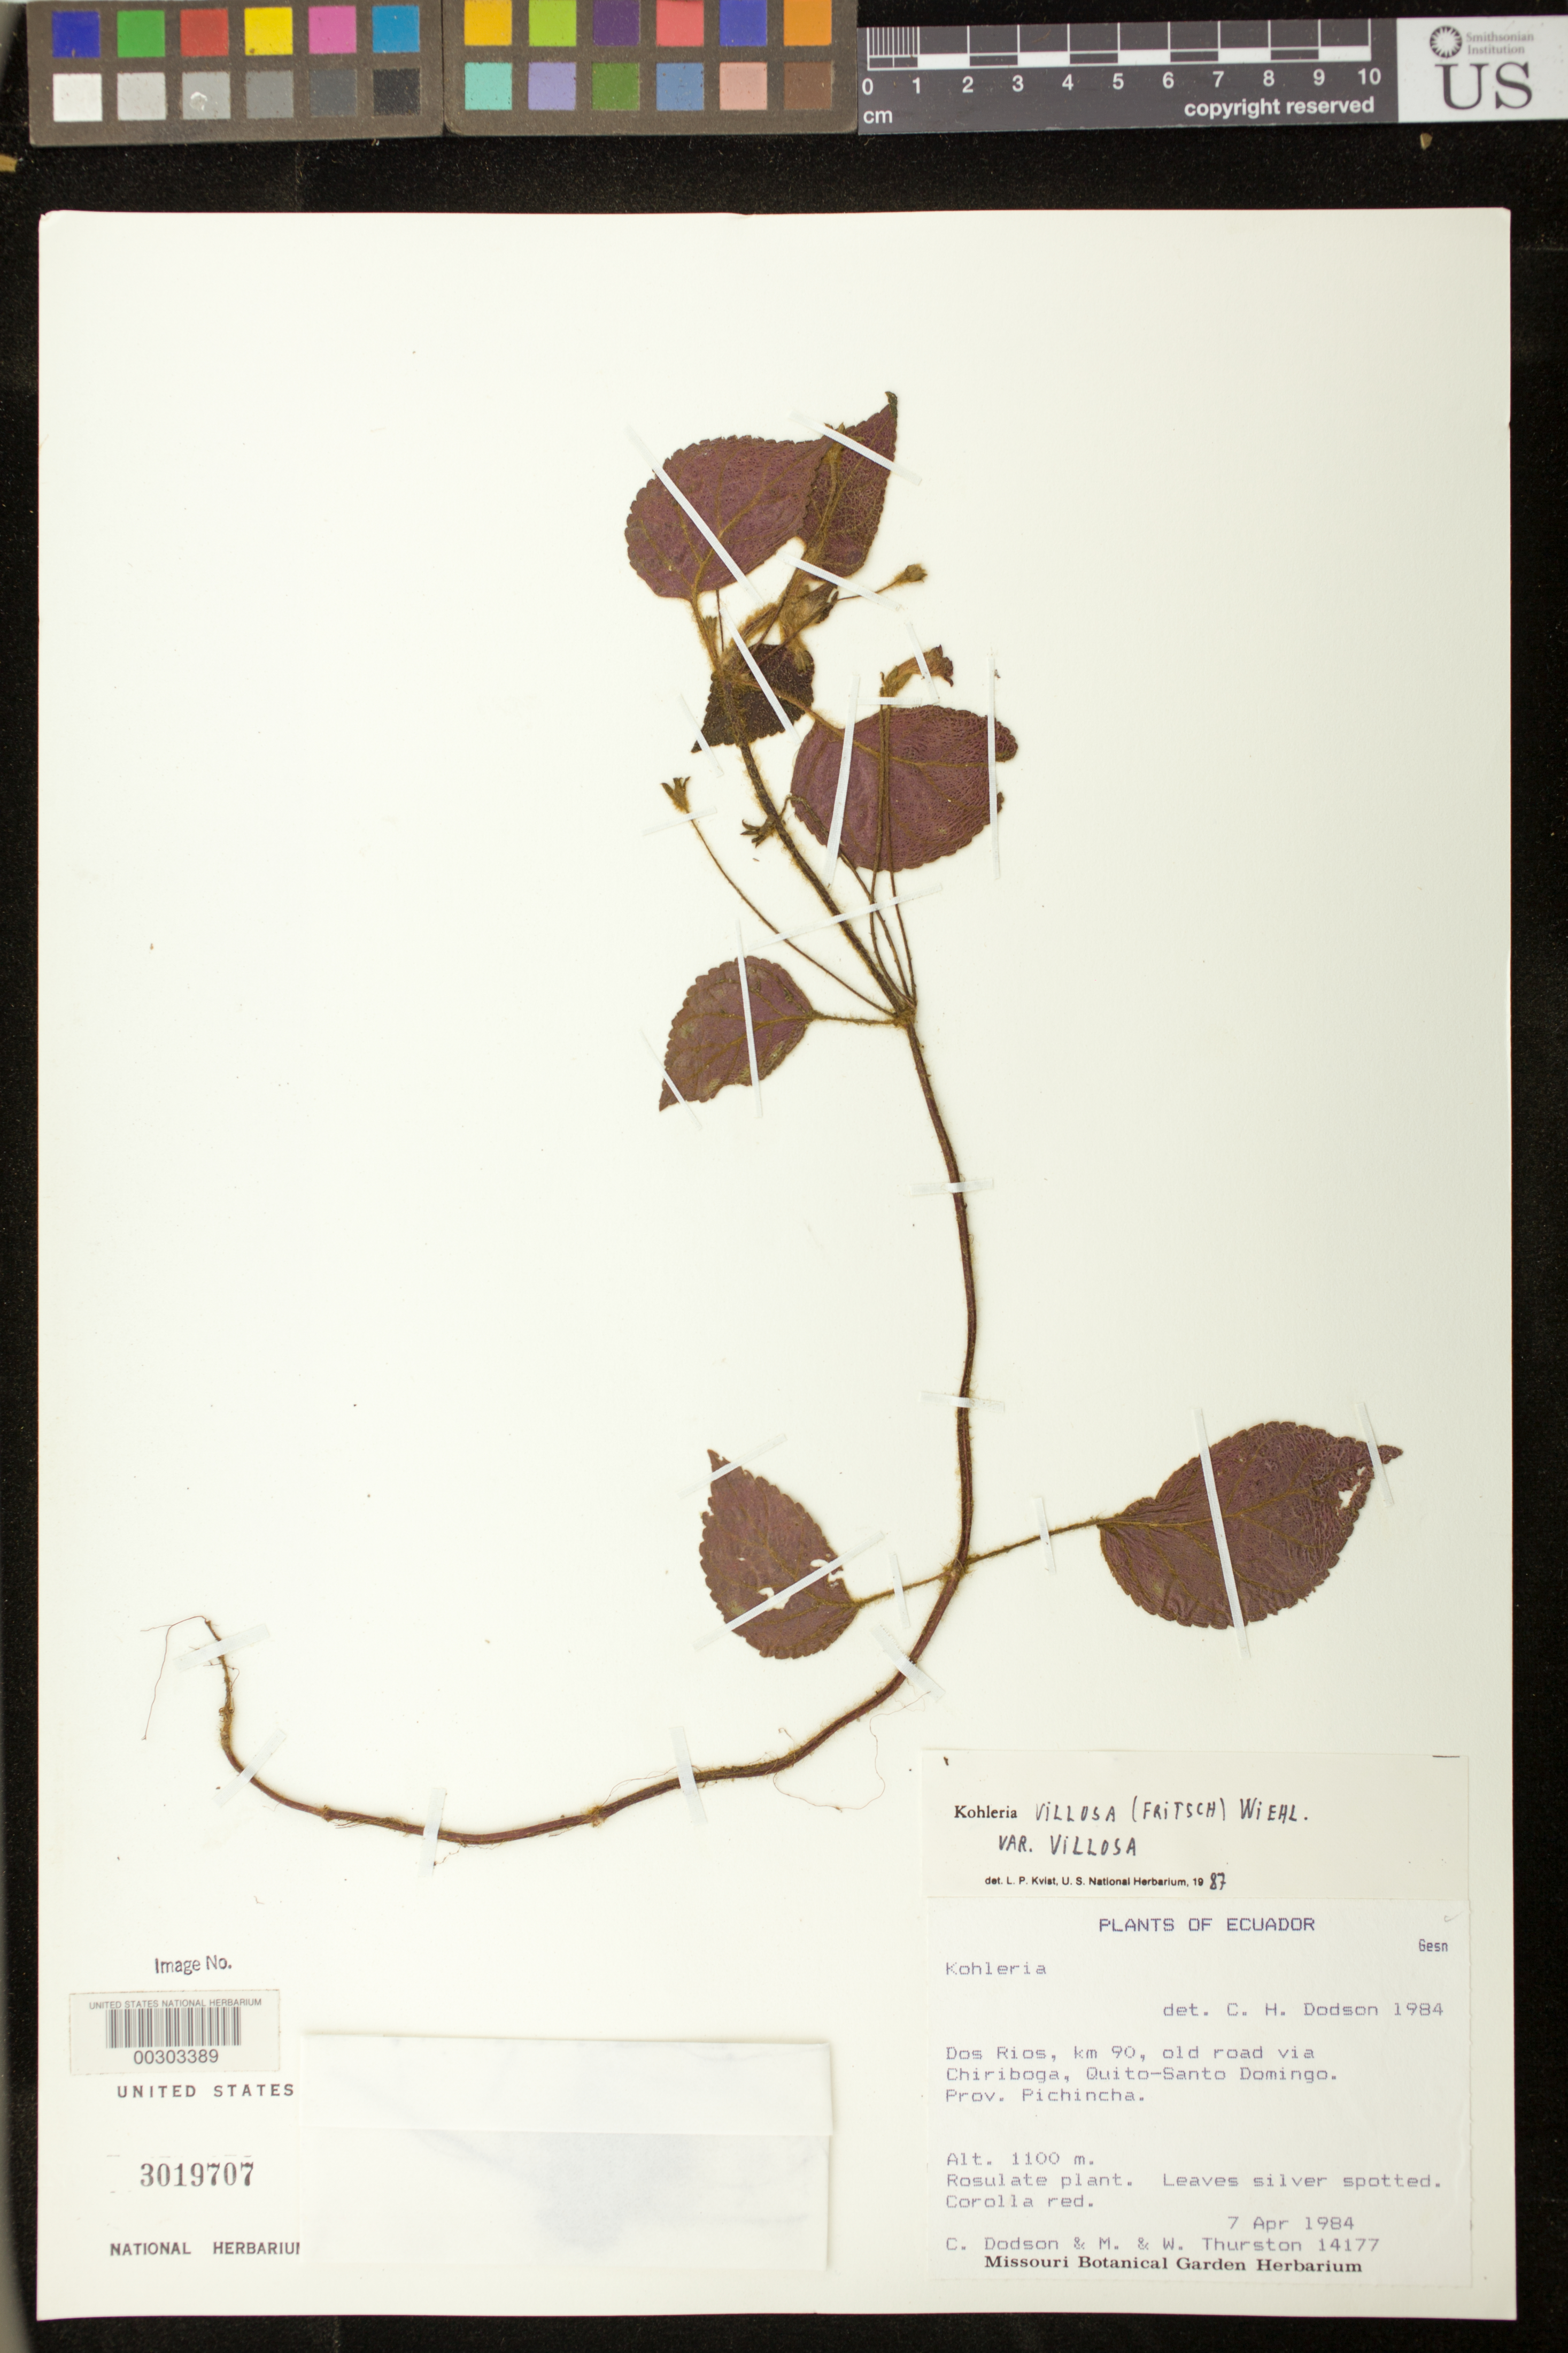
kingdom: Plantae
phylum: Tracheophyta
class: Magnoliopsida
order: Lamiales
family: Gesneriaceae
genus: Kohleria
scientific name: Kohleria villosa var. villosa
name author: (Fritsch) Wiehler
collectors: C. Dodson, M. Thurston & W. Thurston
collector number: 14177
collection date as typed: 07 Apr 1984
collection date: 1984-04-07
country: Ecuador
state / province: Pichincha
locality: Dos Rios, km 90, old road via Chiriboga, Quito-Santo Domingo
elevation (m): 1100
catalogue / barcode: US 3019707